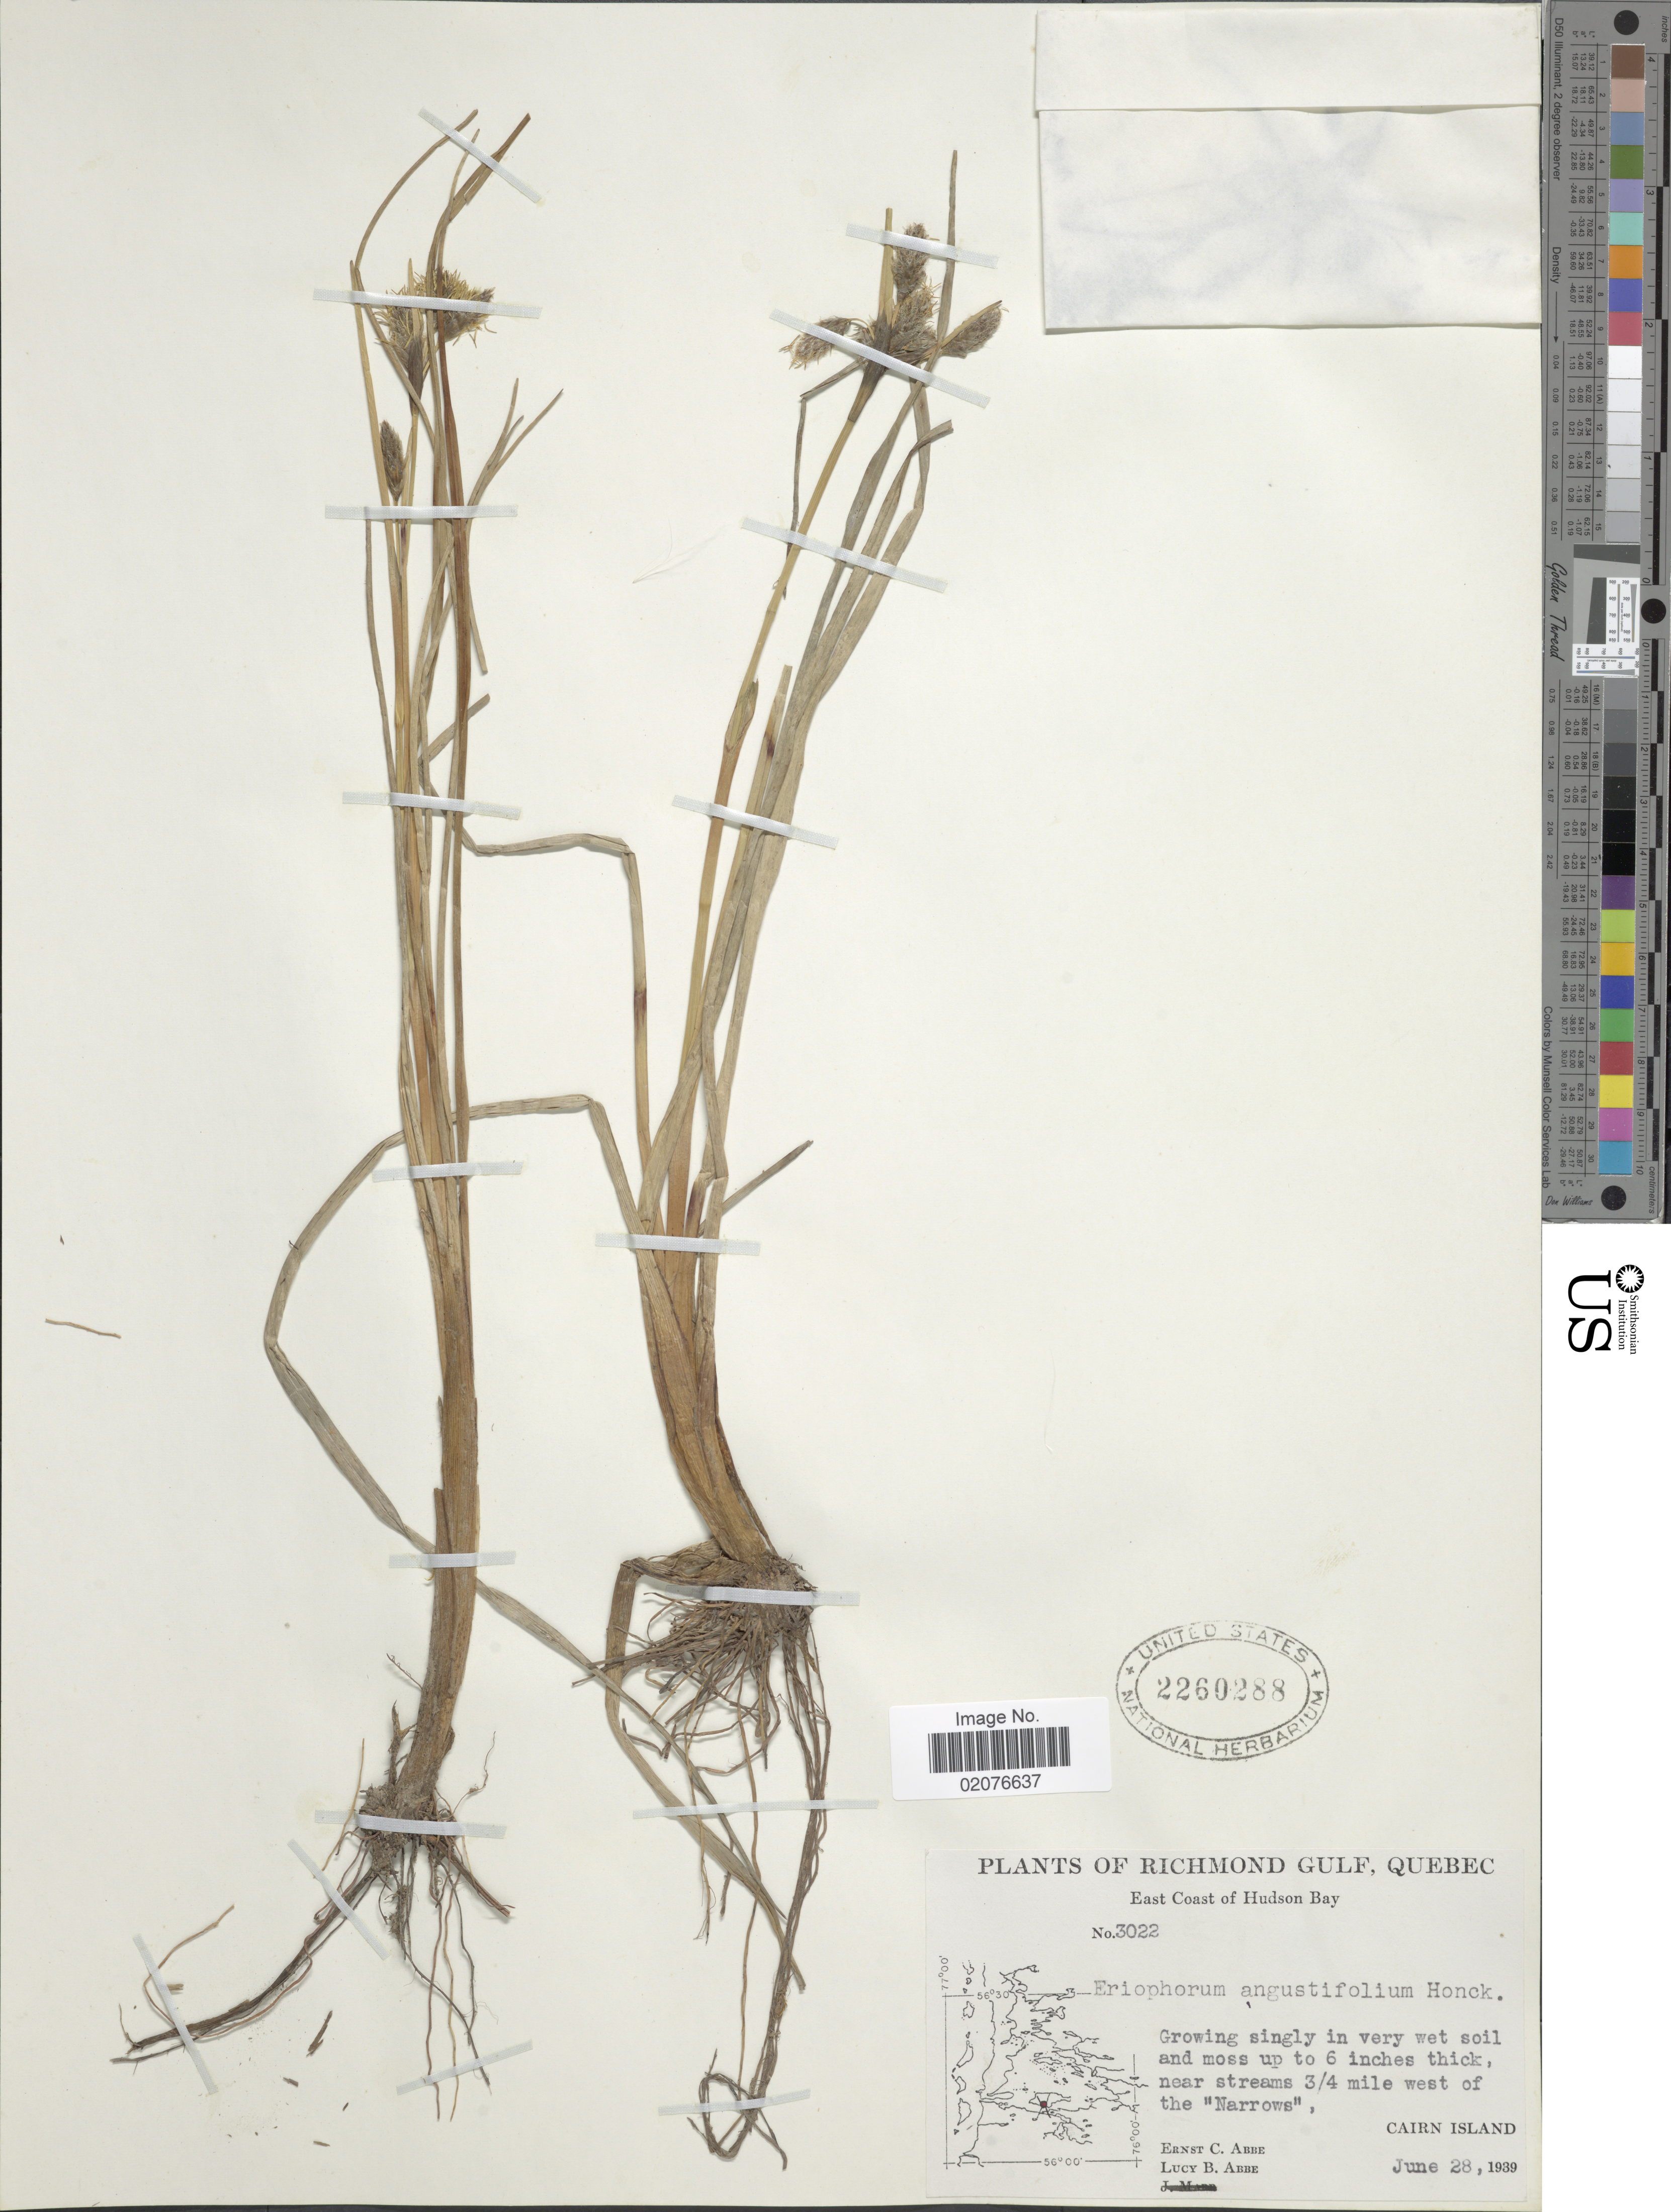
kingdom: Plantae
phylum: Tracheophyta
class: Liliopsida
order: Poales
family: Cyperaceae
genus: Eriophorum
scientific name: Eriophorum angustifolium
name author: Honck.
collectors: E. C. Abbe & L. B. Abbe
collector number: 3022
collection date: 1939-06-28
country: Canada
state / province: Quebec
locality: Richmond Gulf, East Coast of Hudson Bay, near streams 3/4 mile west of the 'Narrows', Cairn Island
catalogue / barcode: US 2260288